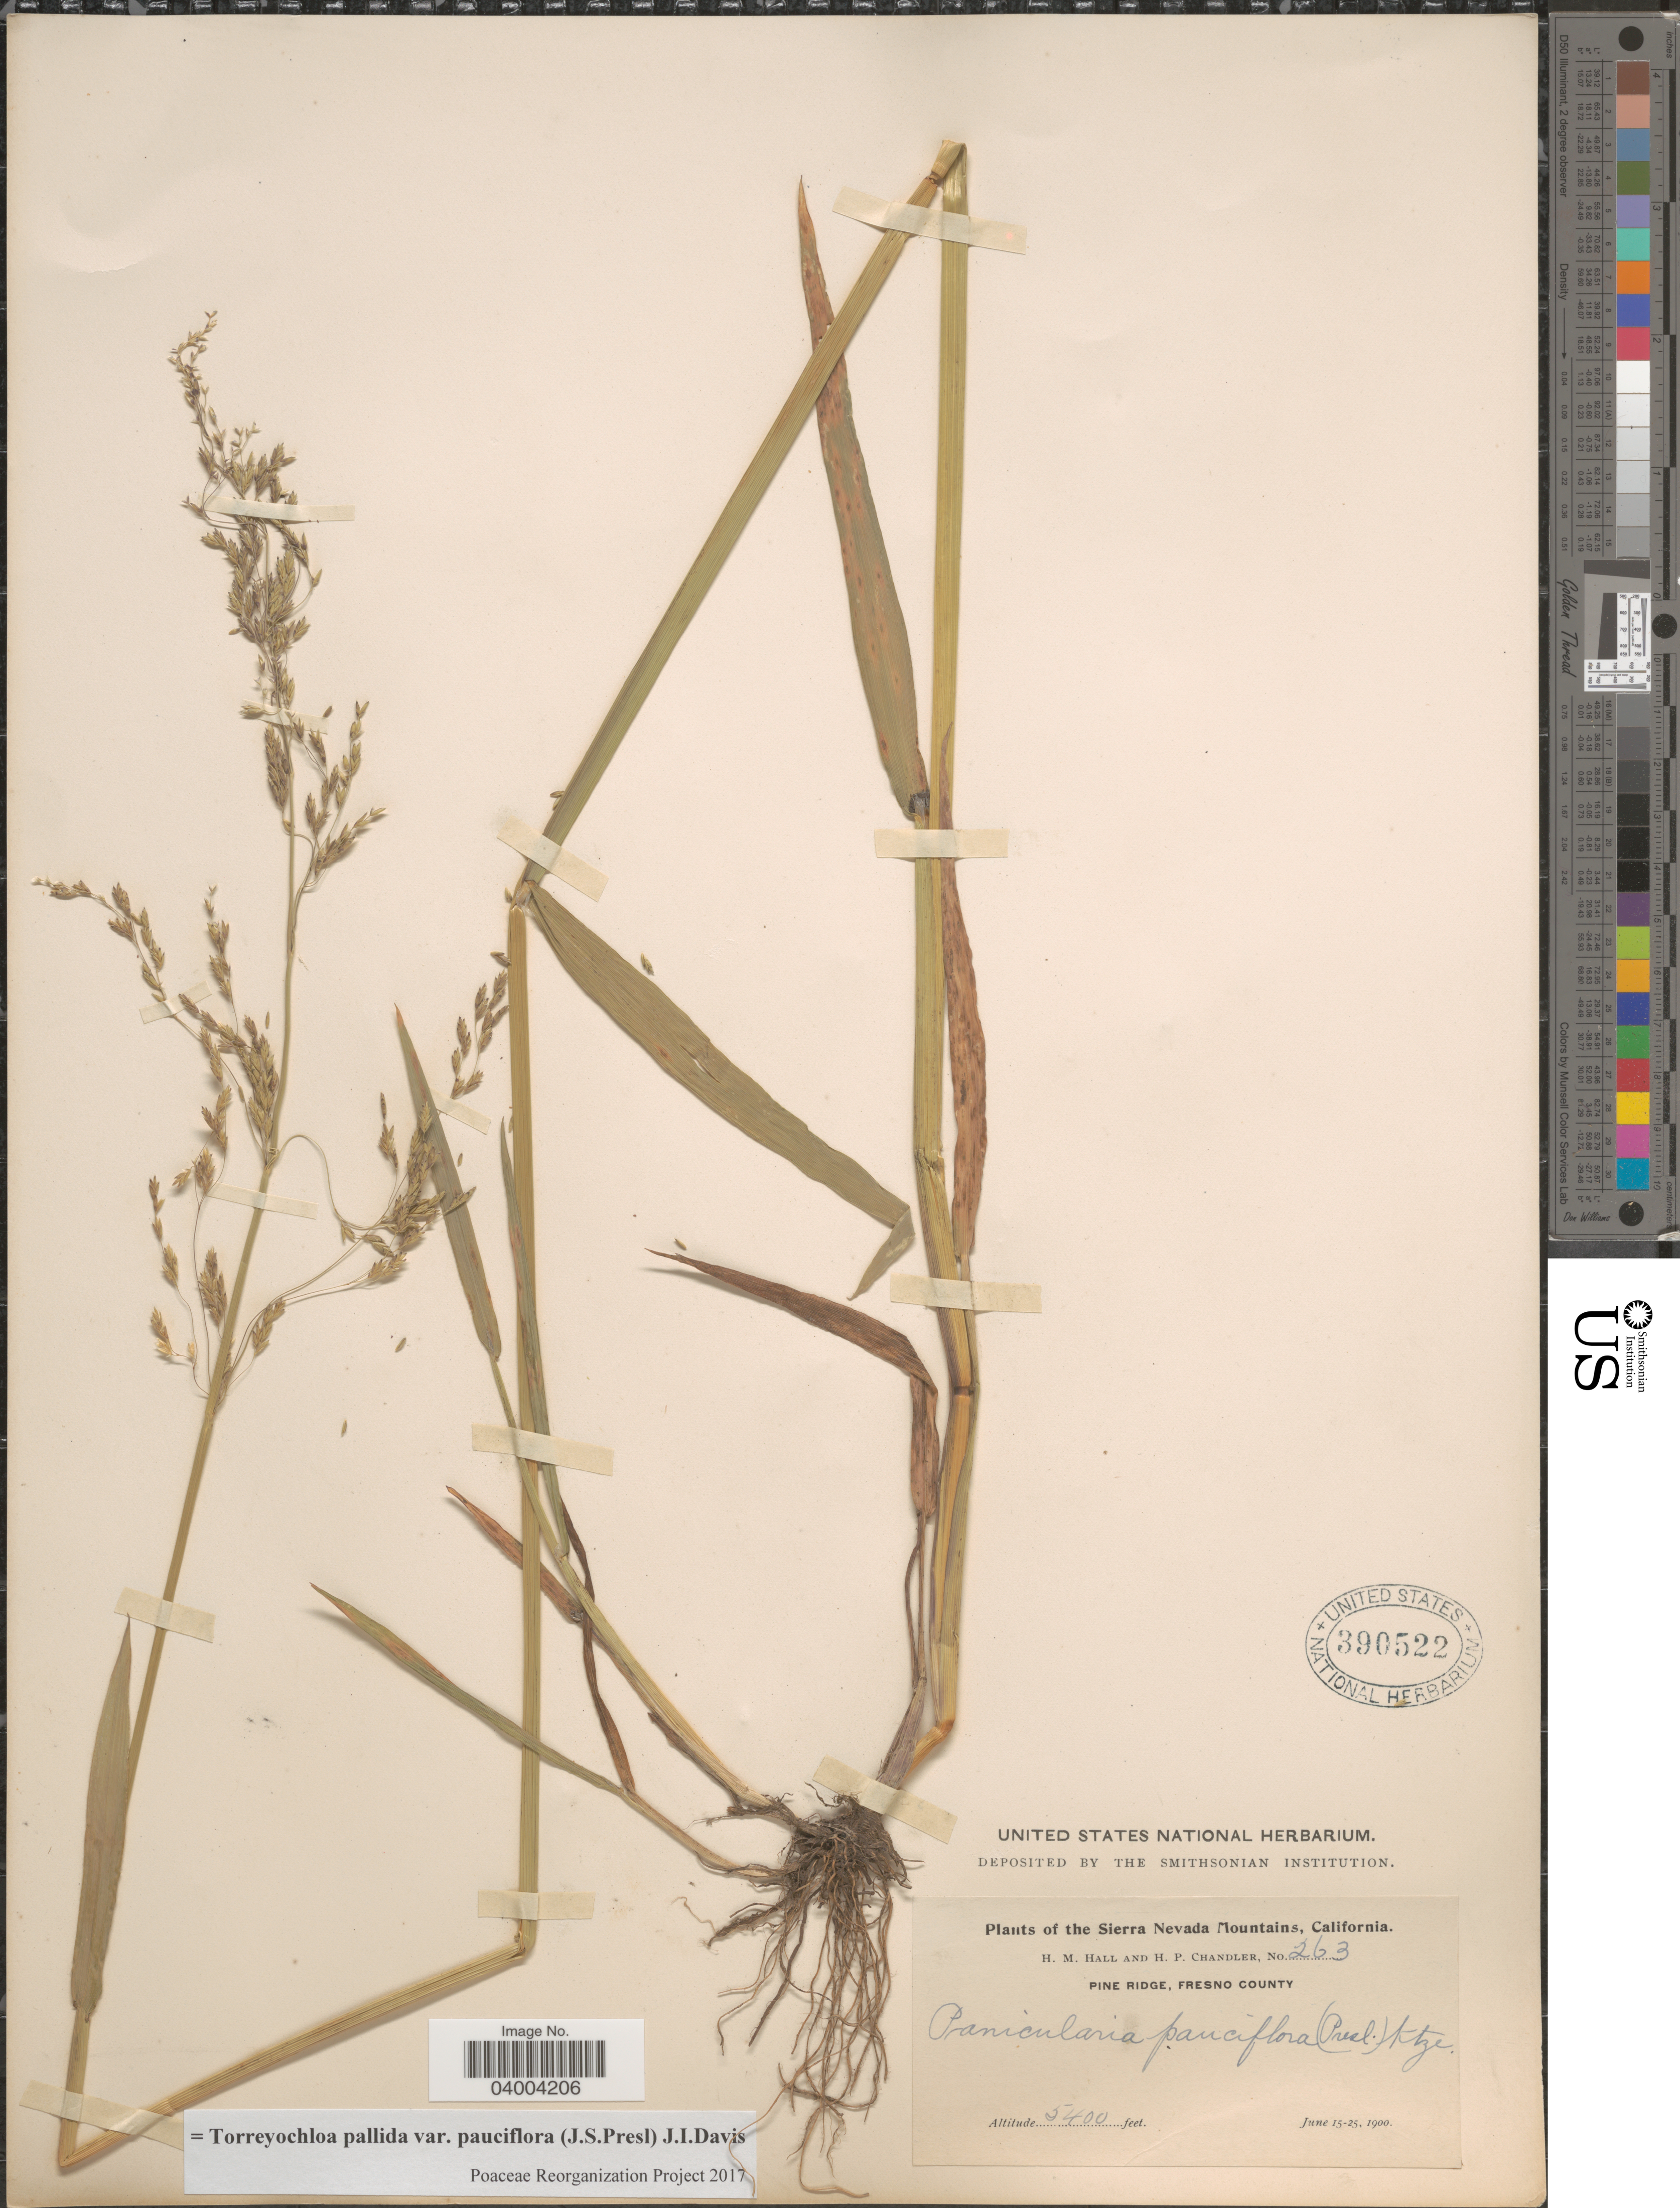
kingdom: Plantae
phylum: Tracheophyta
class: Liliopsida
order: Poales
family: Poaceae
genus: Torreyochloa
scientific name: Torreyochloa pallida var. pauciflora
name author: (J. Presl) J.I. Davis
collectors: H. M. Hall & H. Chandler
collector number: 263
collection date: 1900-06-15/1900-06-25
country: United States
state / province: California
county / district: Fresno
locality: Sierra Nevada Mountains. Pine Ridge, Fresno County.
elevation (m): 1646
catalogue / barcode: US 390522